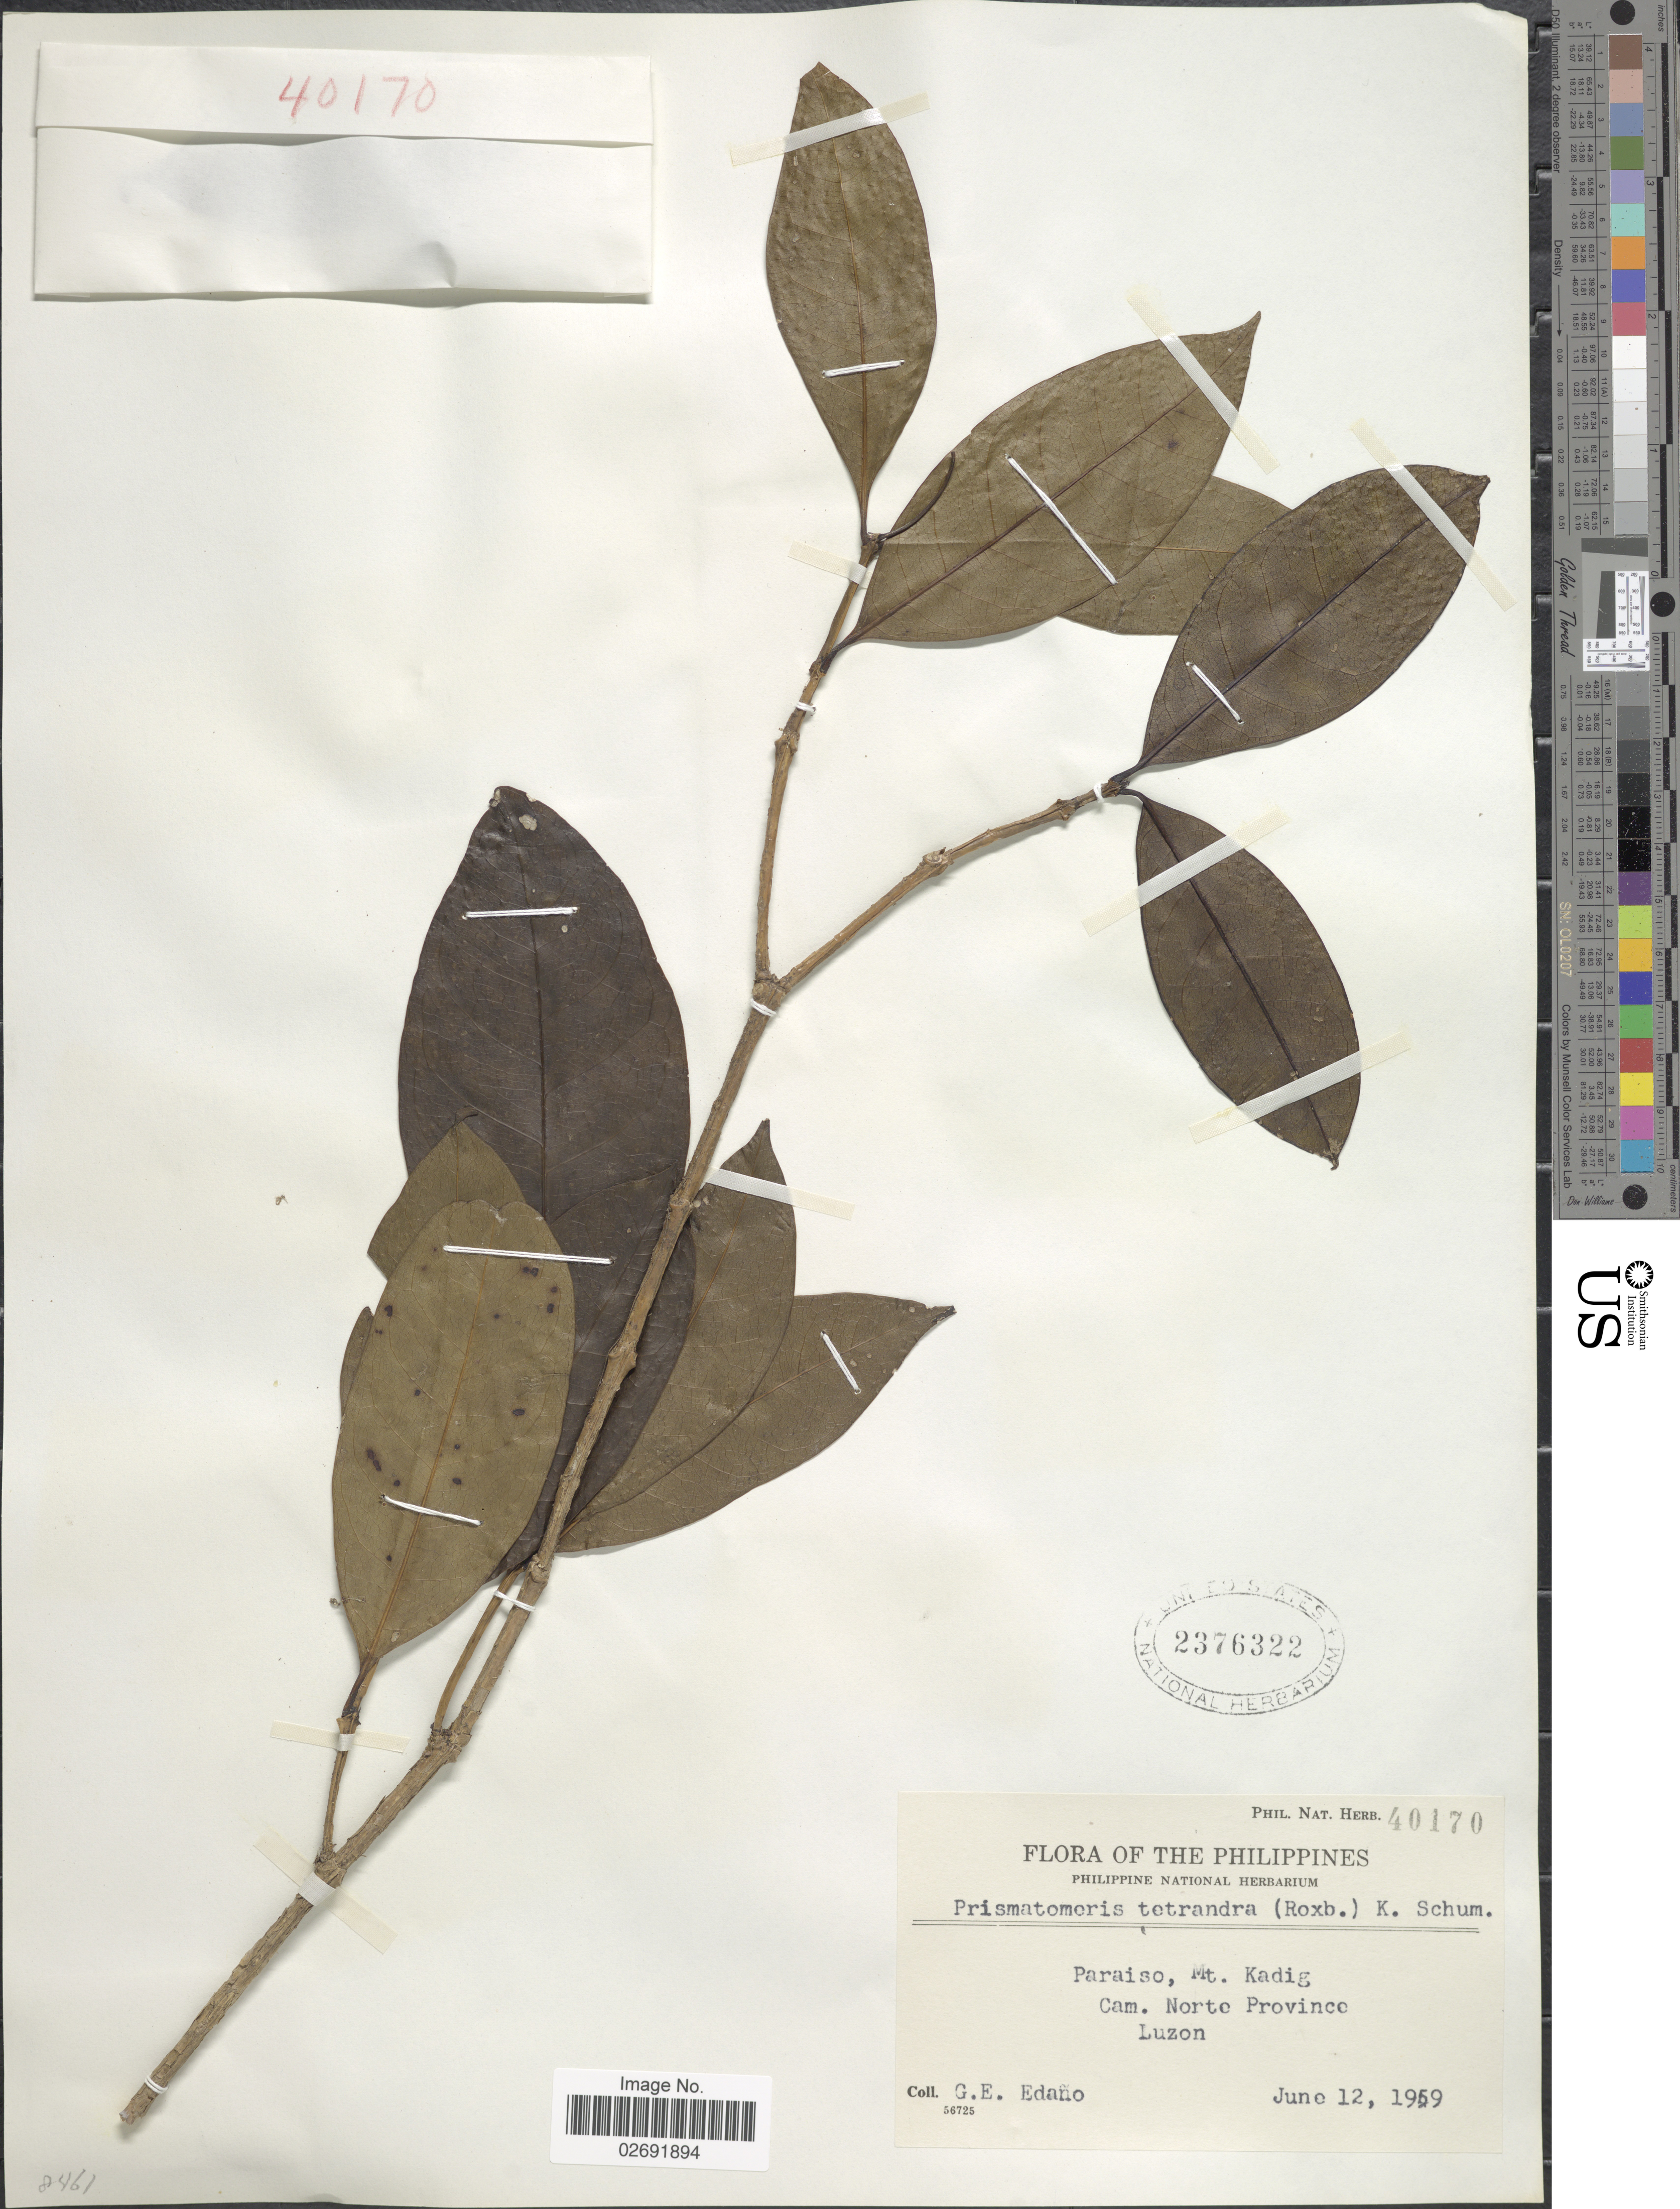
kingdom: Plantae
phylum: Tracheophyta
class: Magnoliopsida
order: Gentianales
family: Rubiaceae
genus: Prismatomeris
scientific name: Prismatomeris sp.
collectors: G. E. Edaño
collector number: Phil. Nat. Herb. 40170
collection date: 1959-06-12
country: Philippines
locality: Paraiso, Mt Kadig, Cam. Norte Province, Luzon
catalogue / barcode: US 2376322